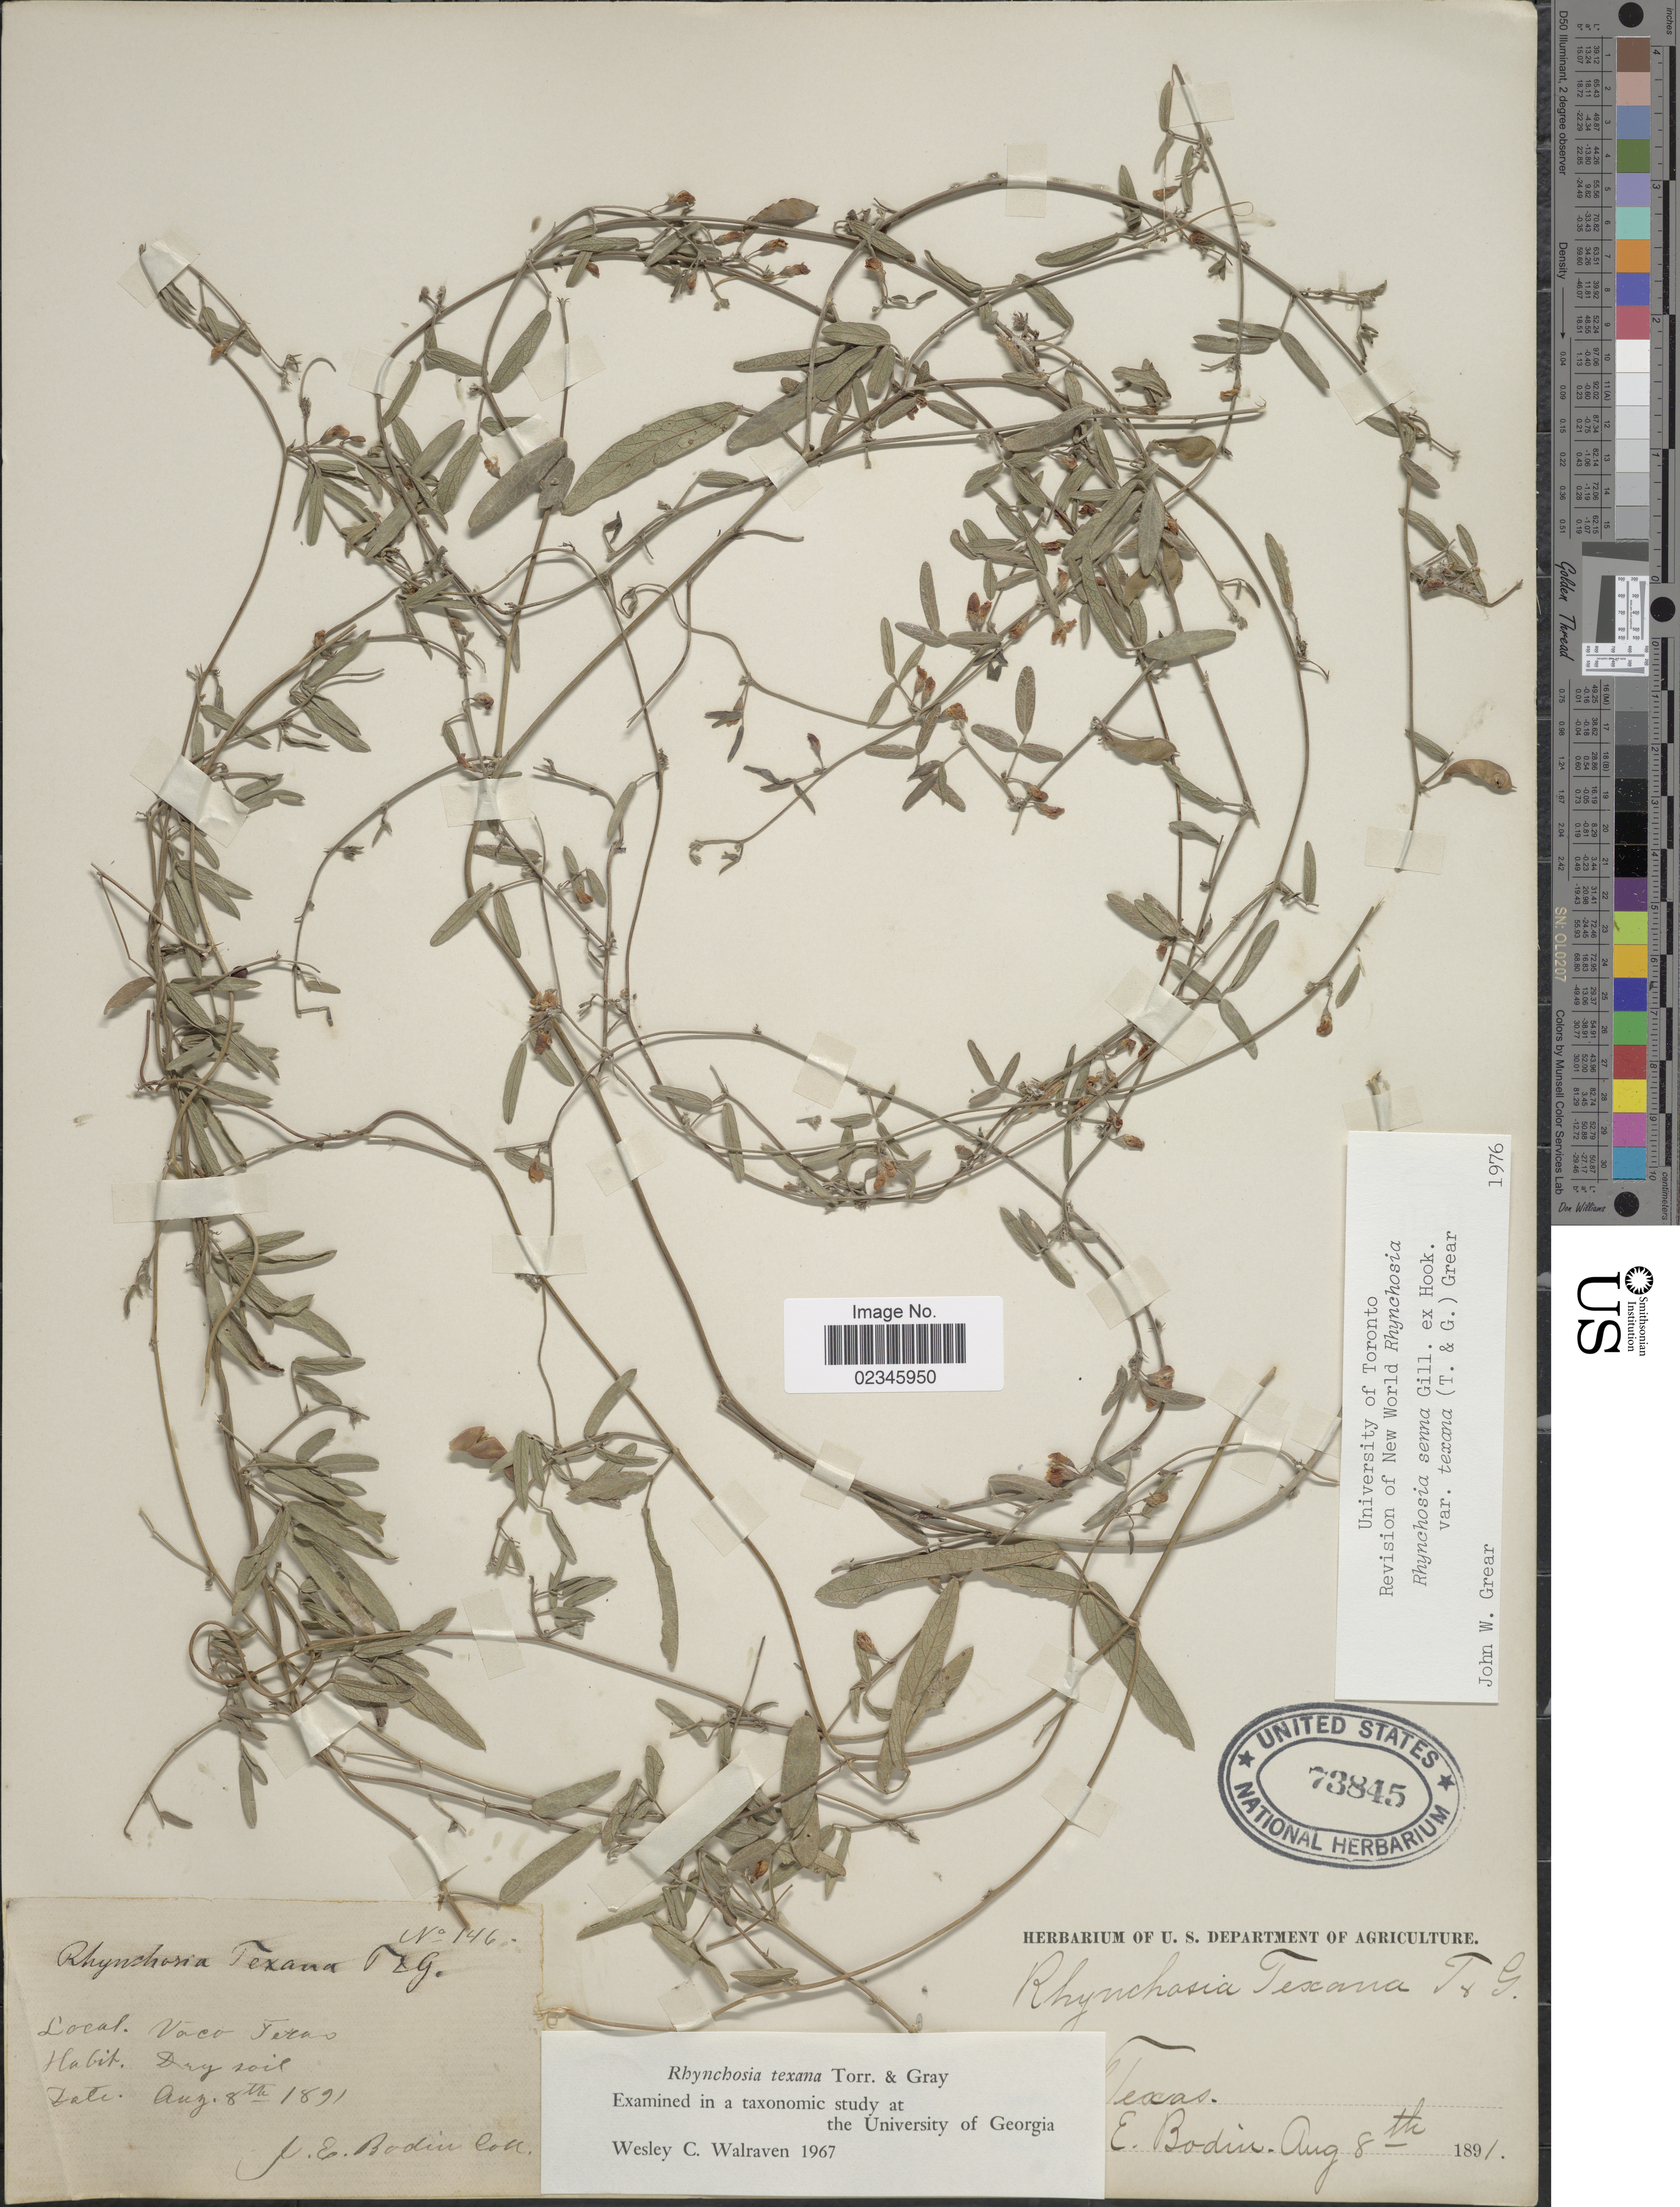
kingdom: Plantae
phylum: Tracheophyta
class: Magnoliopsida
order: Fabales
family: Fabaceae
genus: Rhynchosia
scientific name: Rhynchosia senna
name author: Gillies ex Hook.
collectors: J. E. Bodin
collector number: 146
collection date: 1891-08-08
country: United States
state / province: Texas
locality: Vaco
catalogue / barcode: US 73845